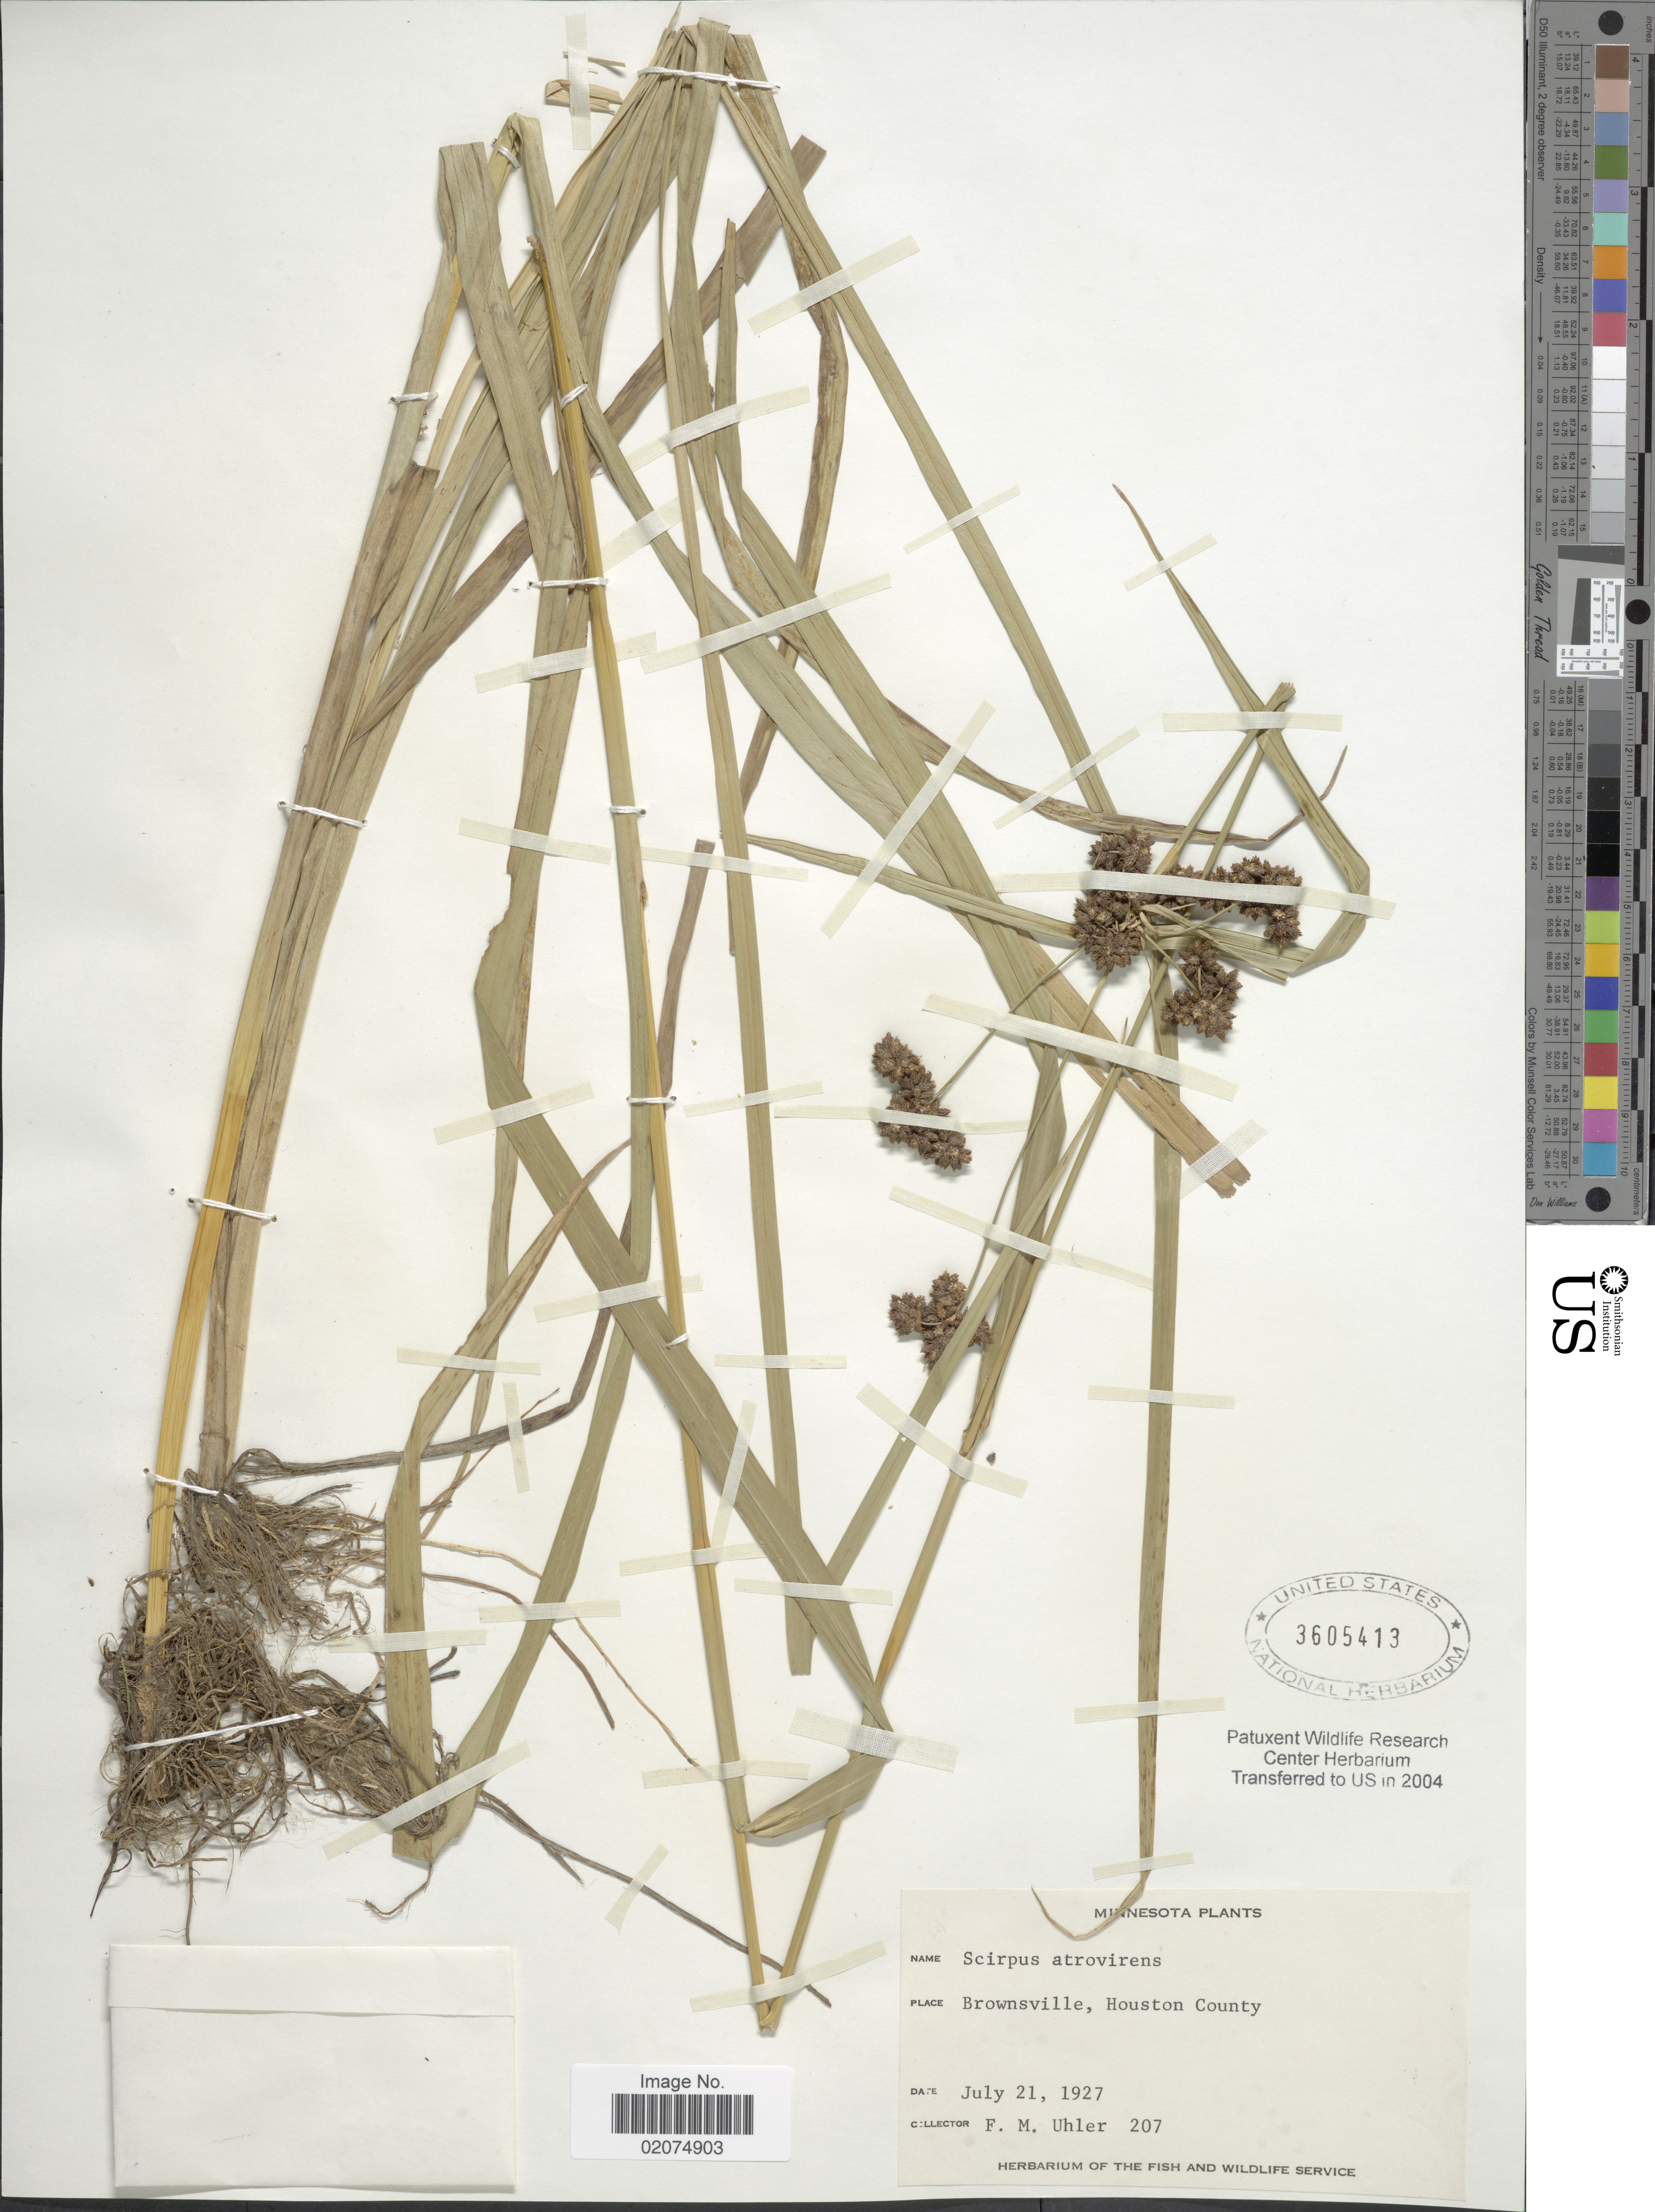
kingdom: Plantae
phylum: Tracheophyta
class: Liliopsida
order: Poales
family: Cyperaceae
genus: Scirpus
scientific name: Scirpus atrovirens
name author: Willd.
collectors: F. M. Uhler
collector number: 207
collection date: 1927-07-21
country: United States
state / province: Minnesota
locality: Brownsville, Houston County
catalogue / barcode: US 3605413